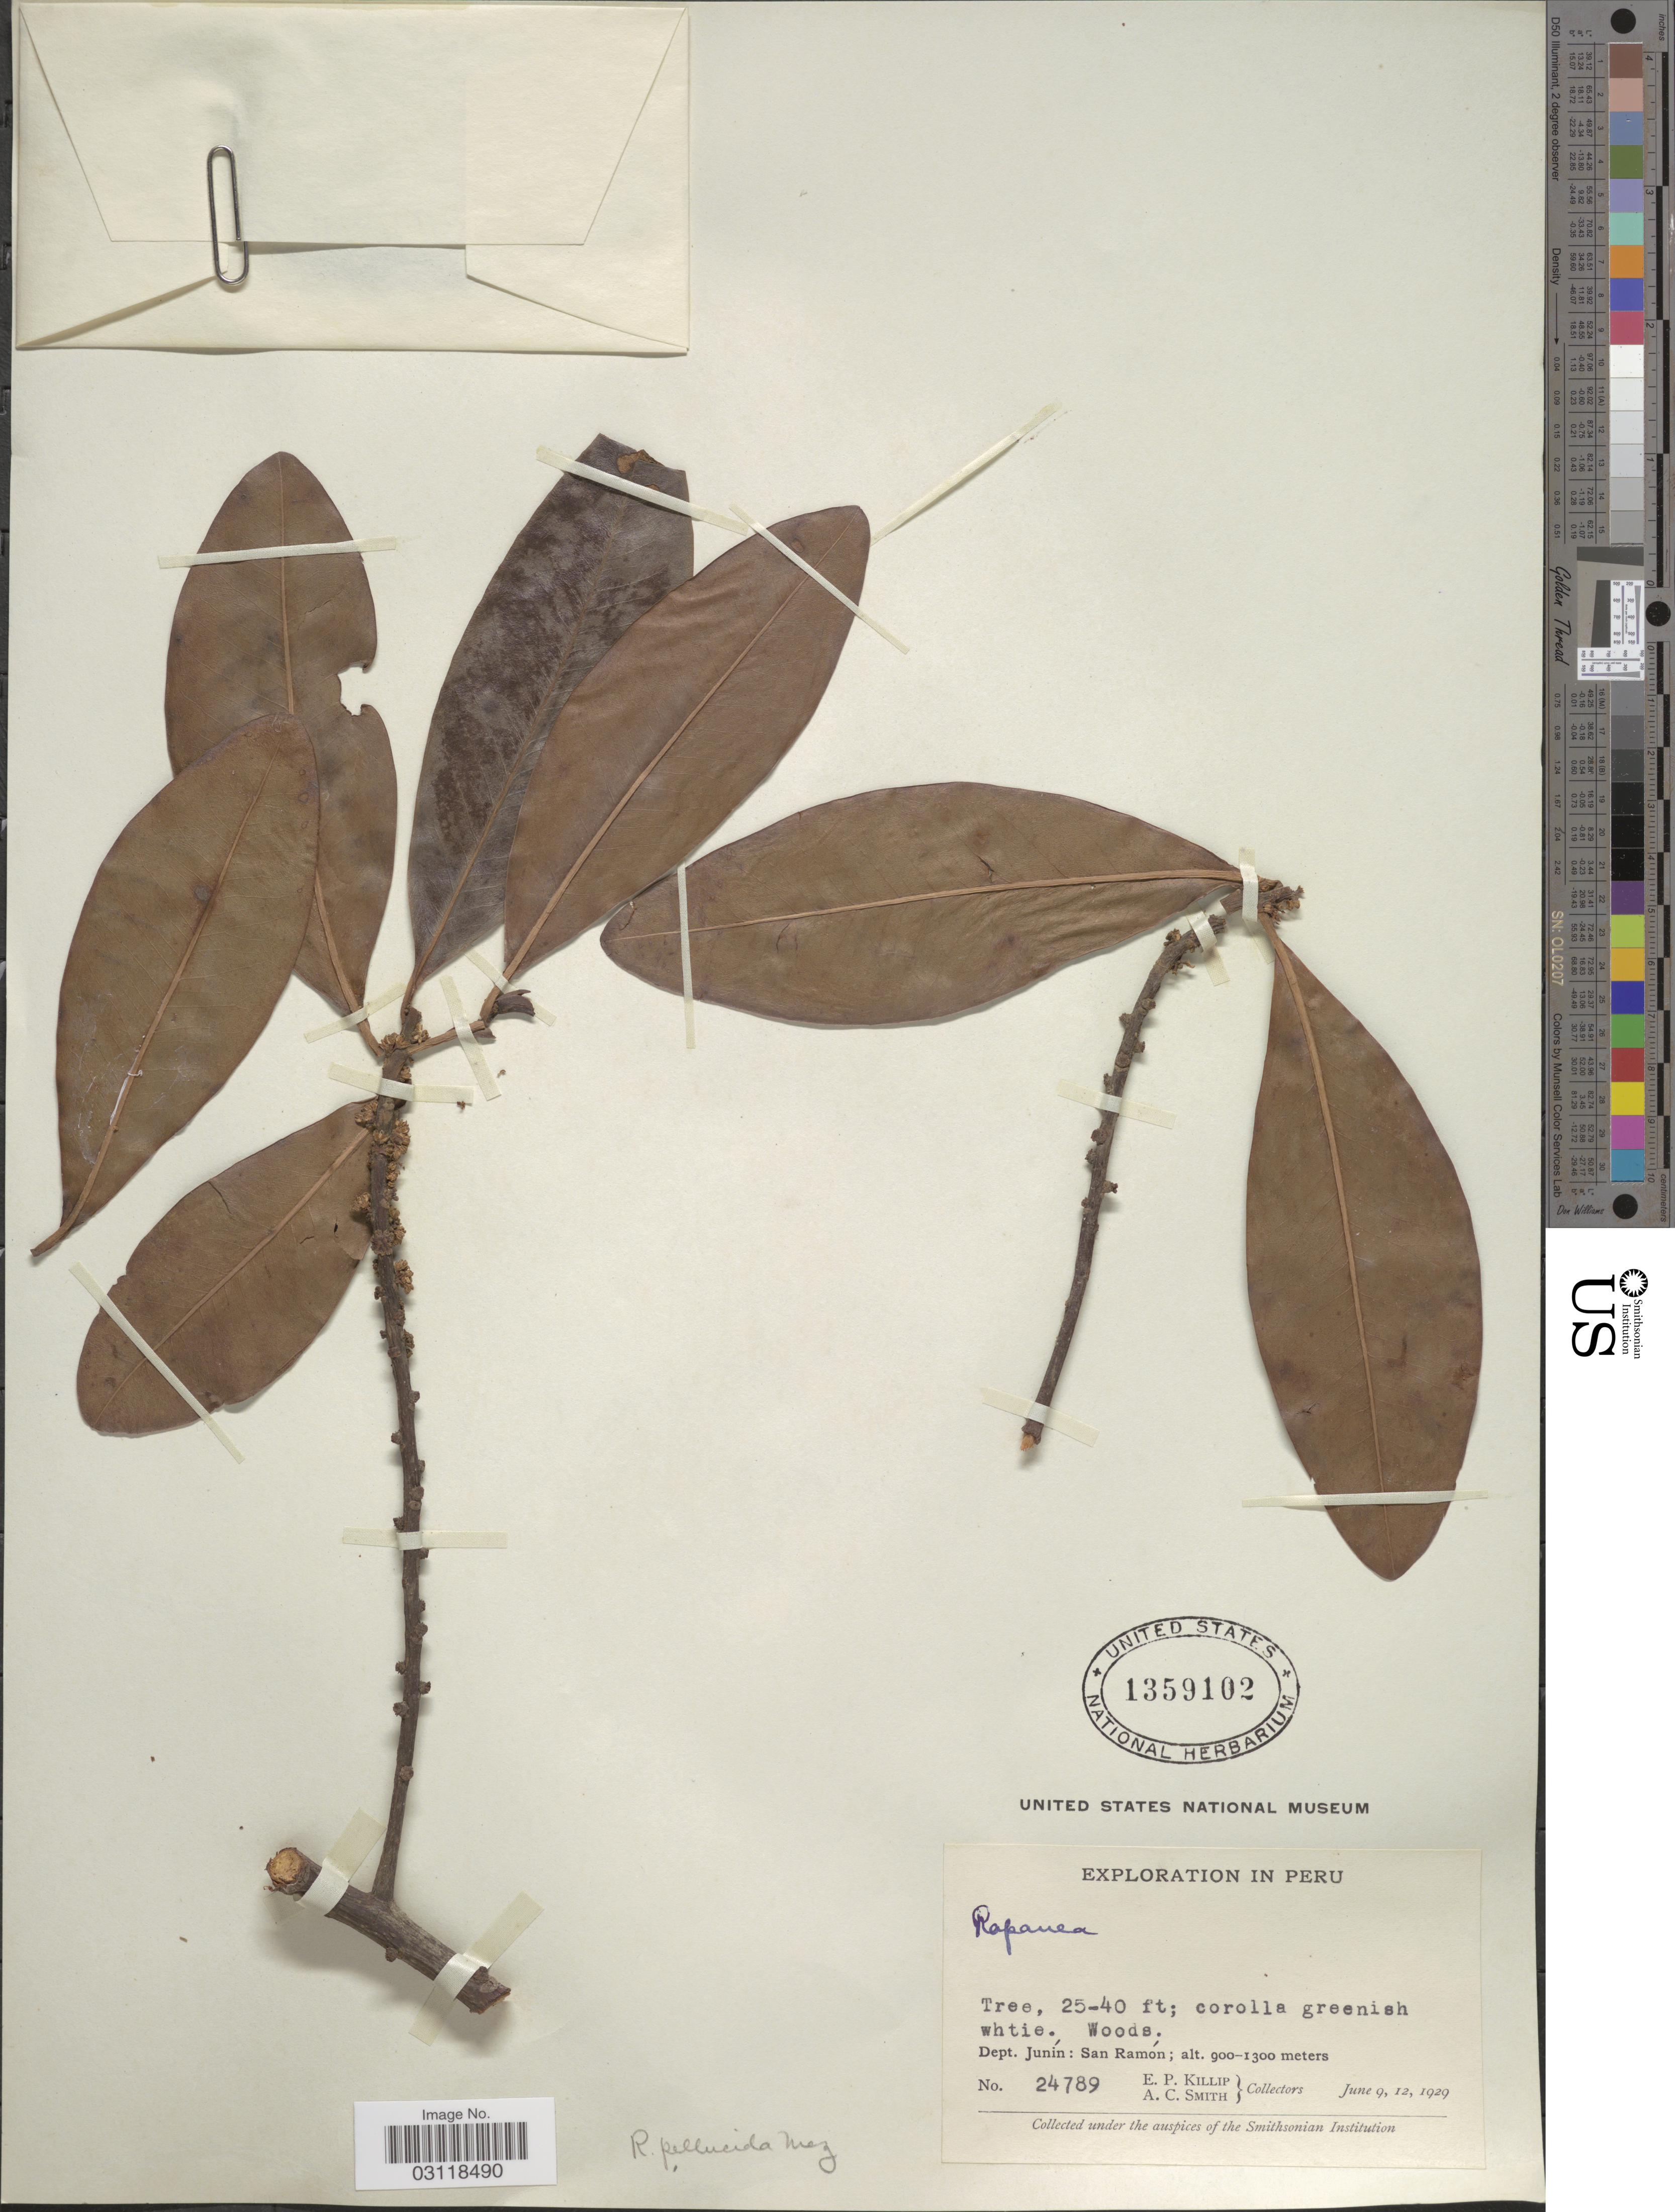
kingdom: Plantae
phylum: Tracheophyta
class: Magnoliopsida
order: Ericales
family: Primulaceae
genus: Rapanea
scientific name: Rapanea pellucida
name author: (Ruiz & Pav.) Mez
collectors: E. P. Killip & A. C. Smith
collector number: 24789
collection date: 1929-06-09/1929-06-12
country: Peru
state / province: Junín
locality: Dept. Junín: San Ramón.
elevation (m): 900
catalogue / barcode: US 1359102